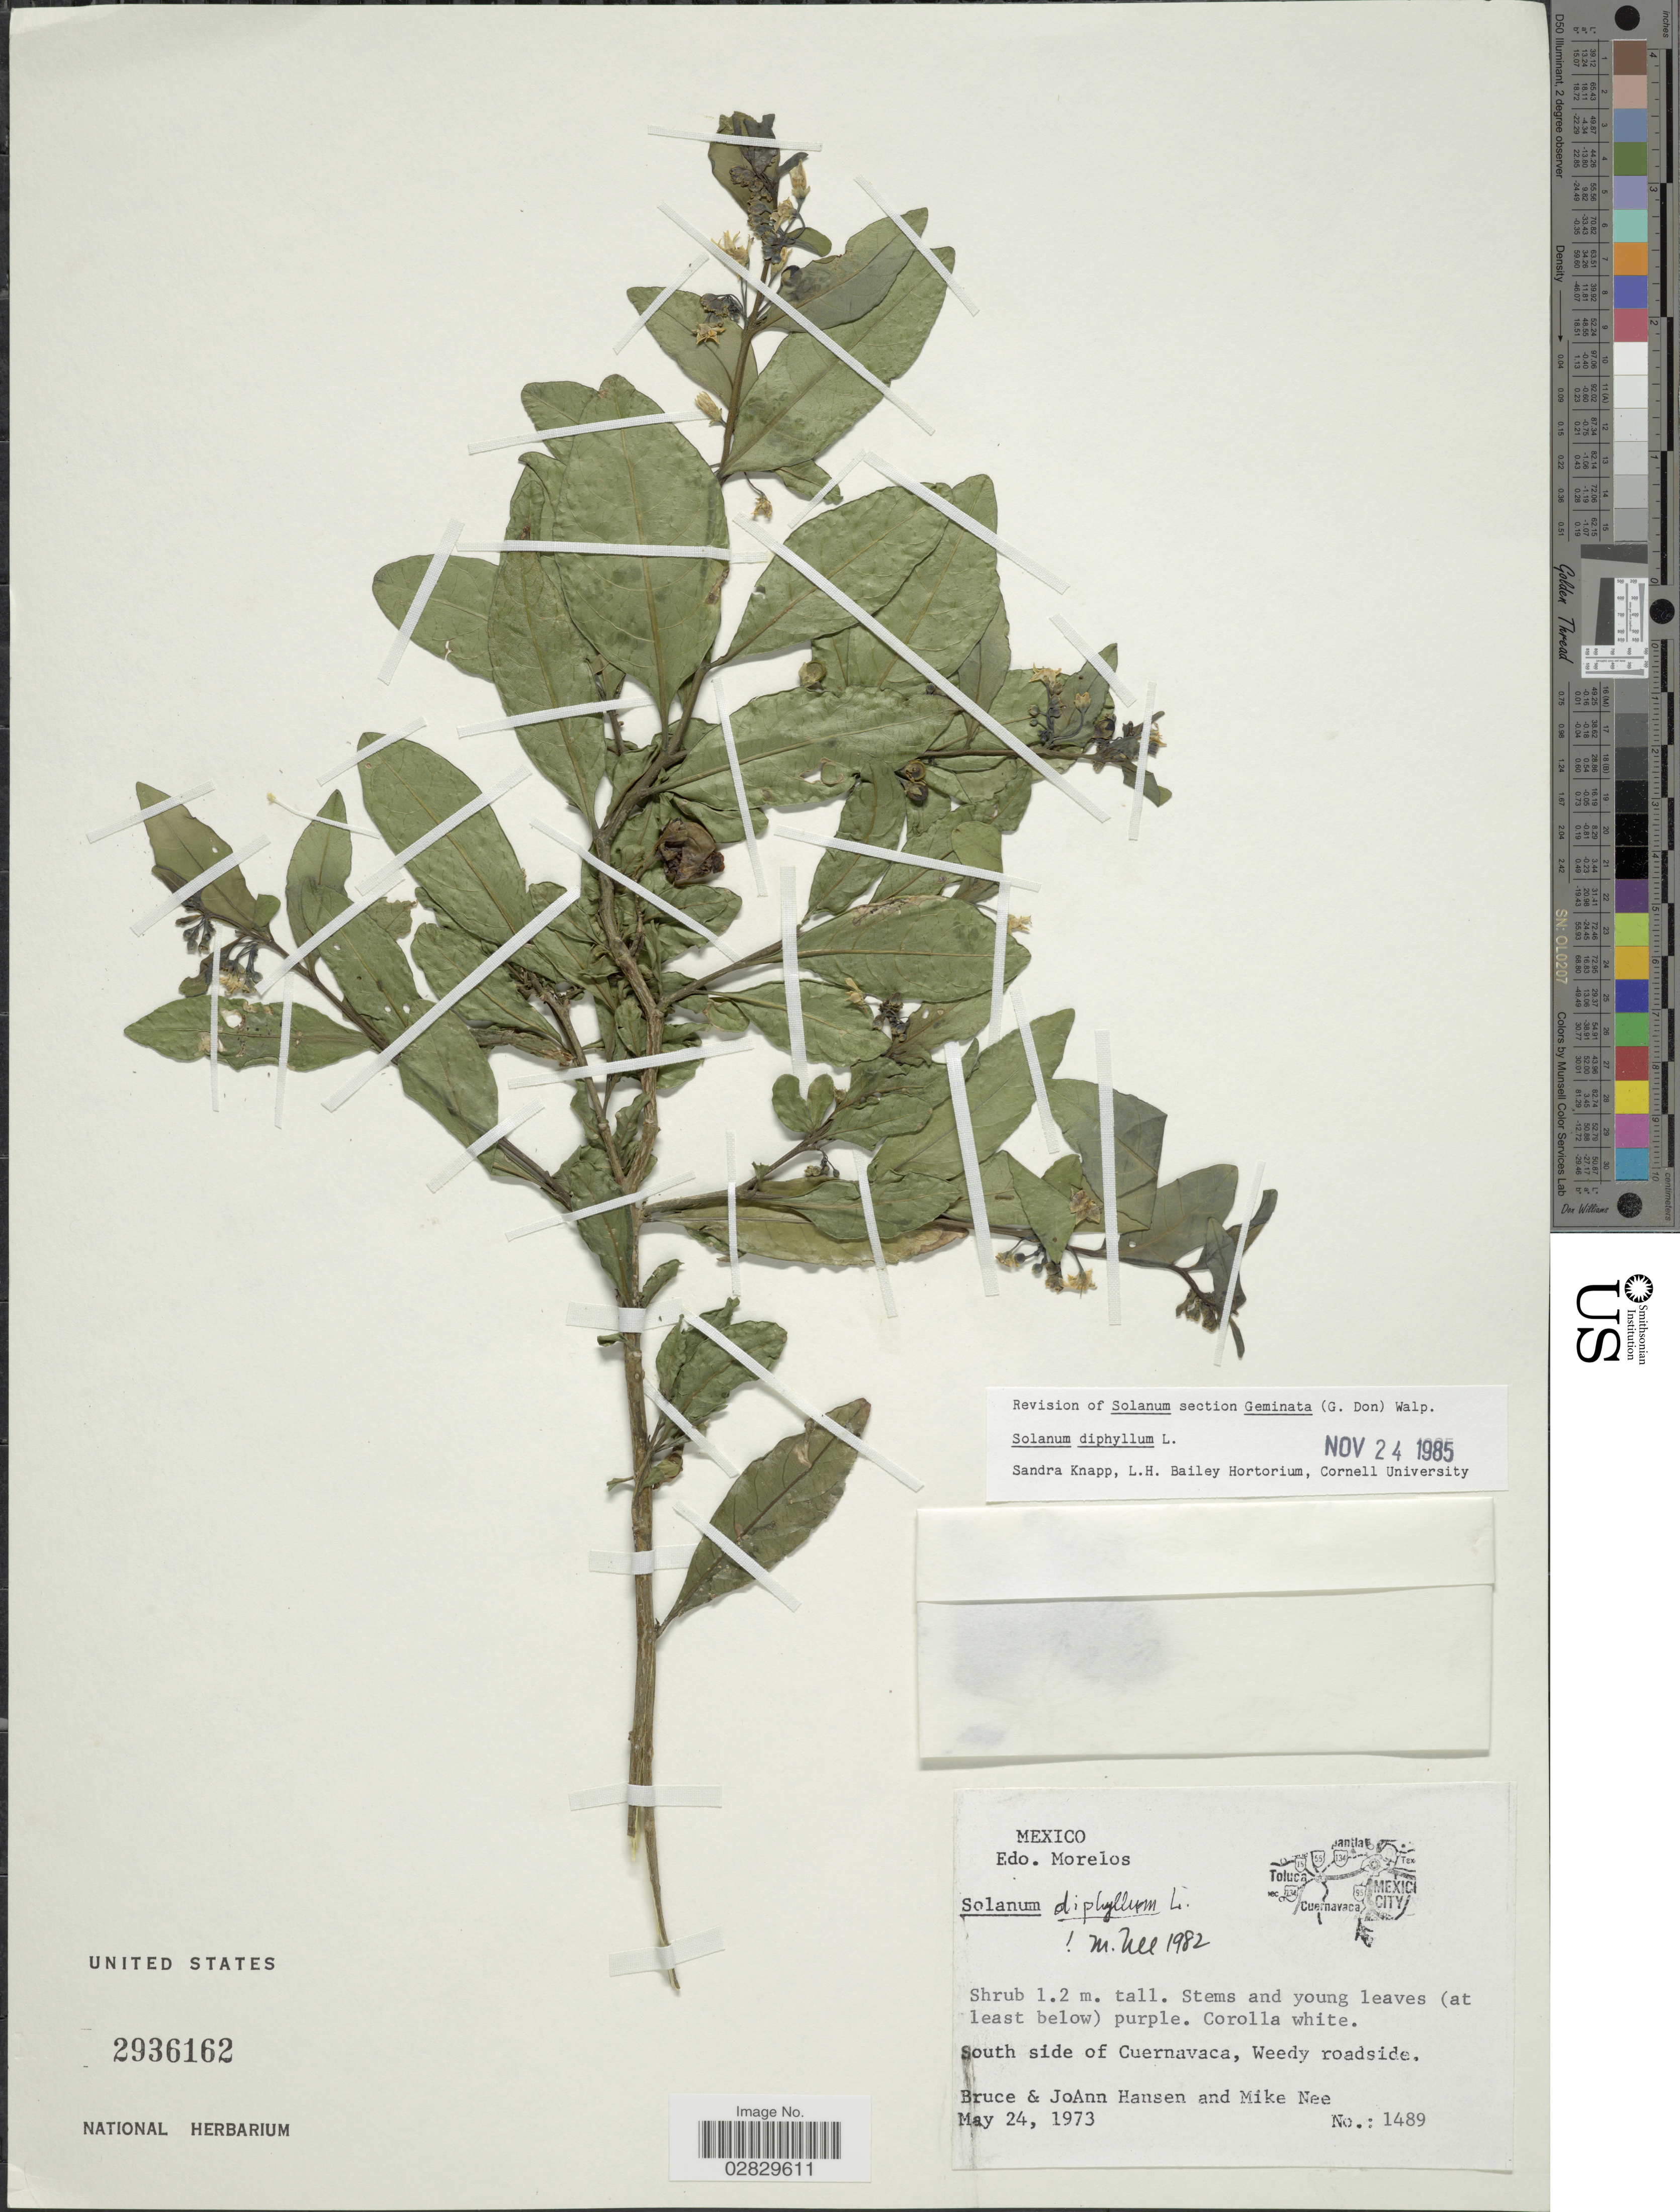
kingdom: Plantae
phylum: Tracheophyta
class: Magnoliopsida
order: Solanales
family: Solanaceae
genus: Solanum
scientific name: Solanum diphyllum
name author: L.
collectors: B. Hansen, J. Hansen & M. Nee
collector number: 1489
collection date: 1973-05-24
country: Mexico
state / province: Morelos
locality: South side of Cuernavaca.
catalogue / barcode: US 2936162